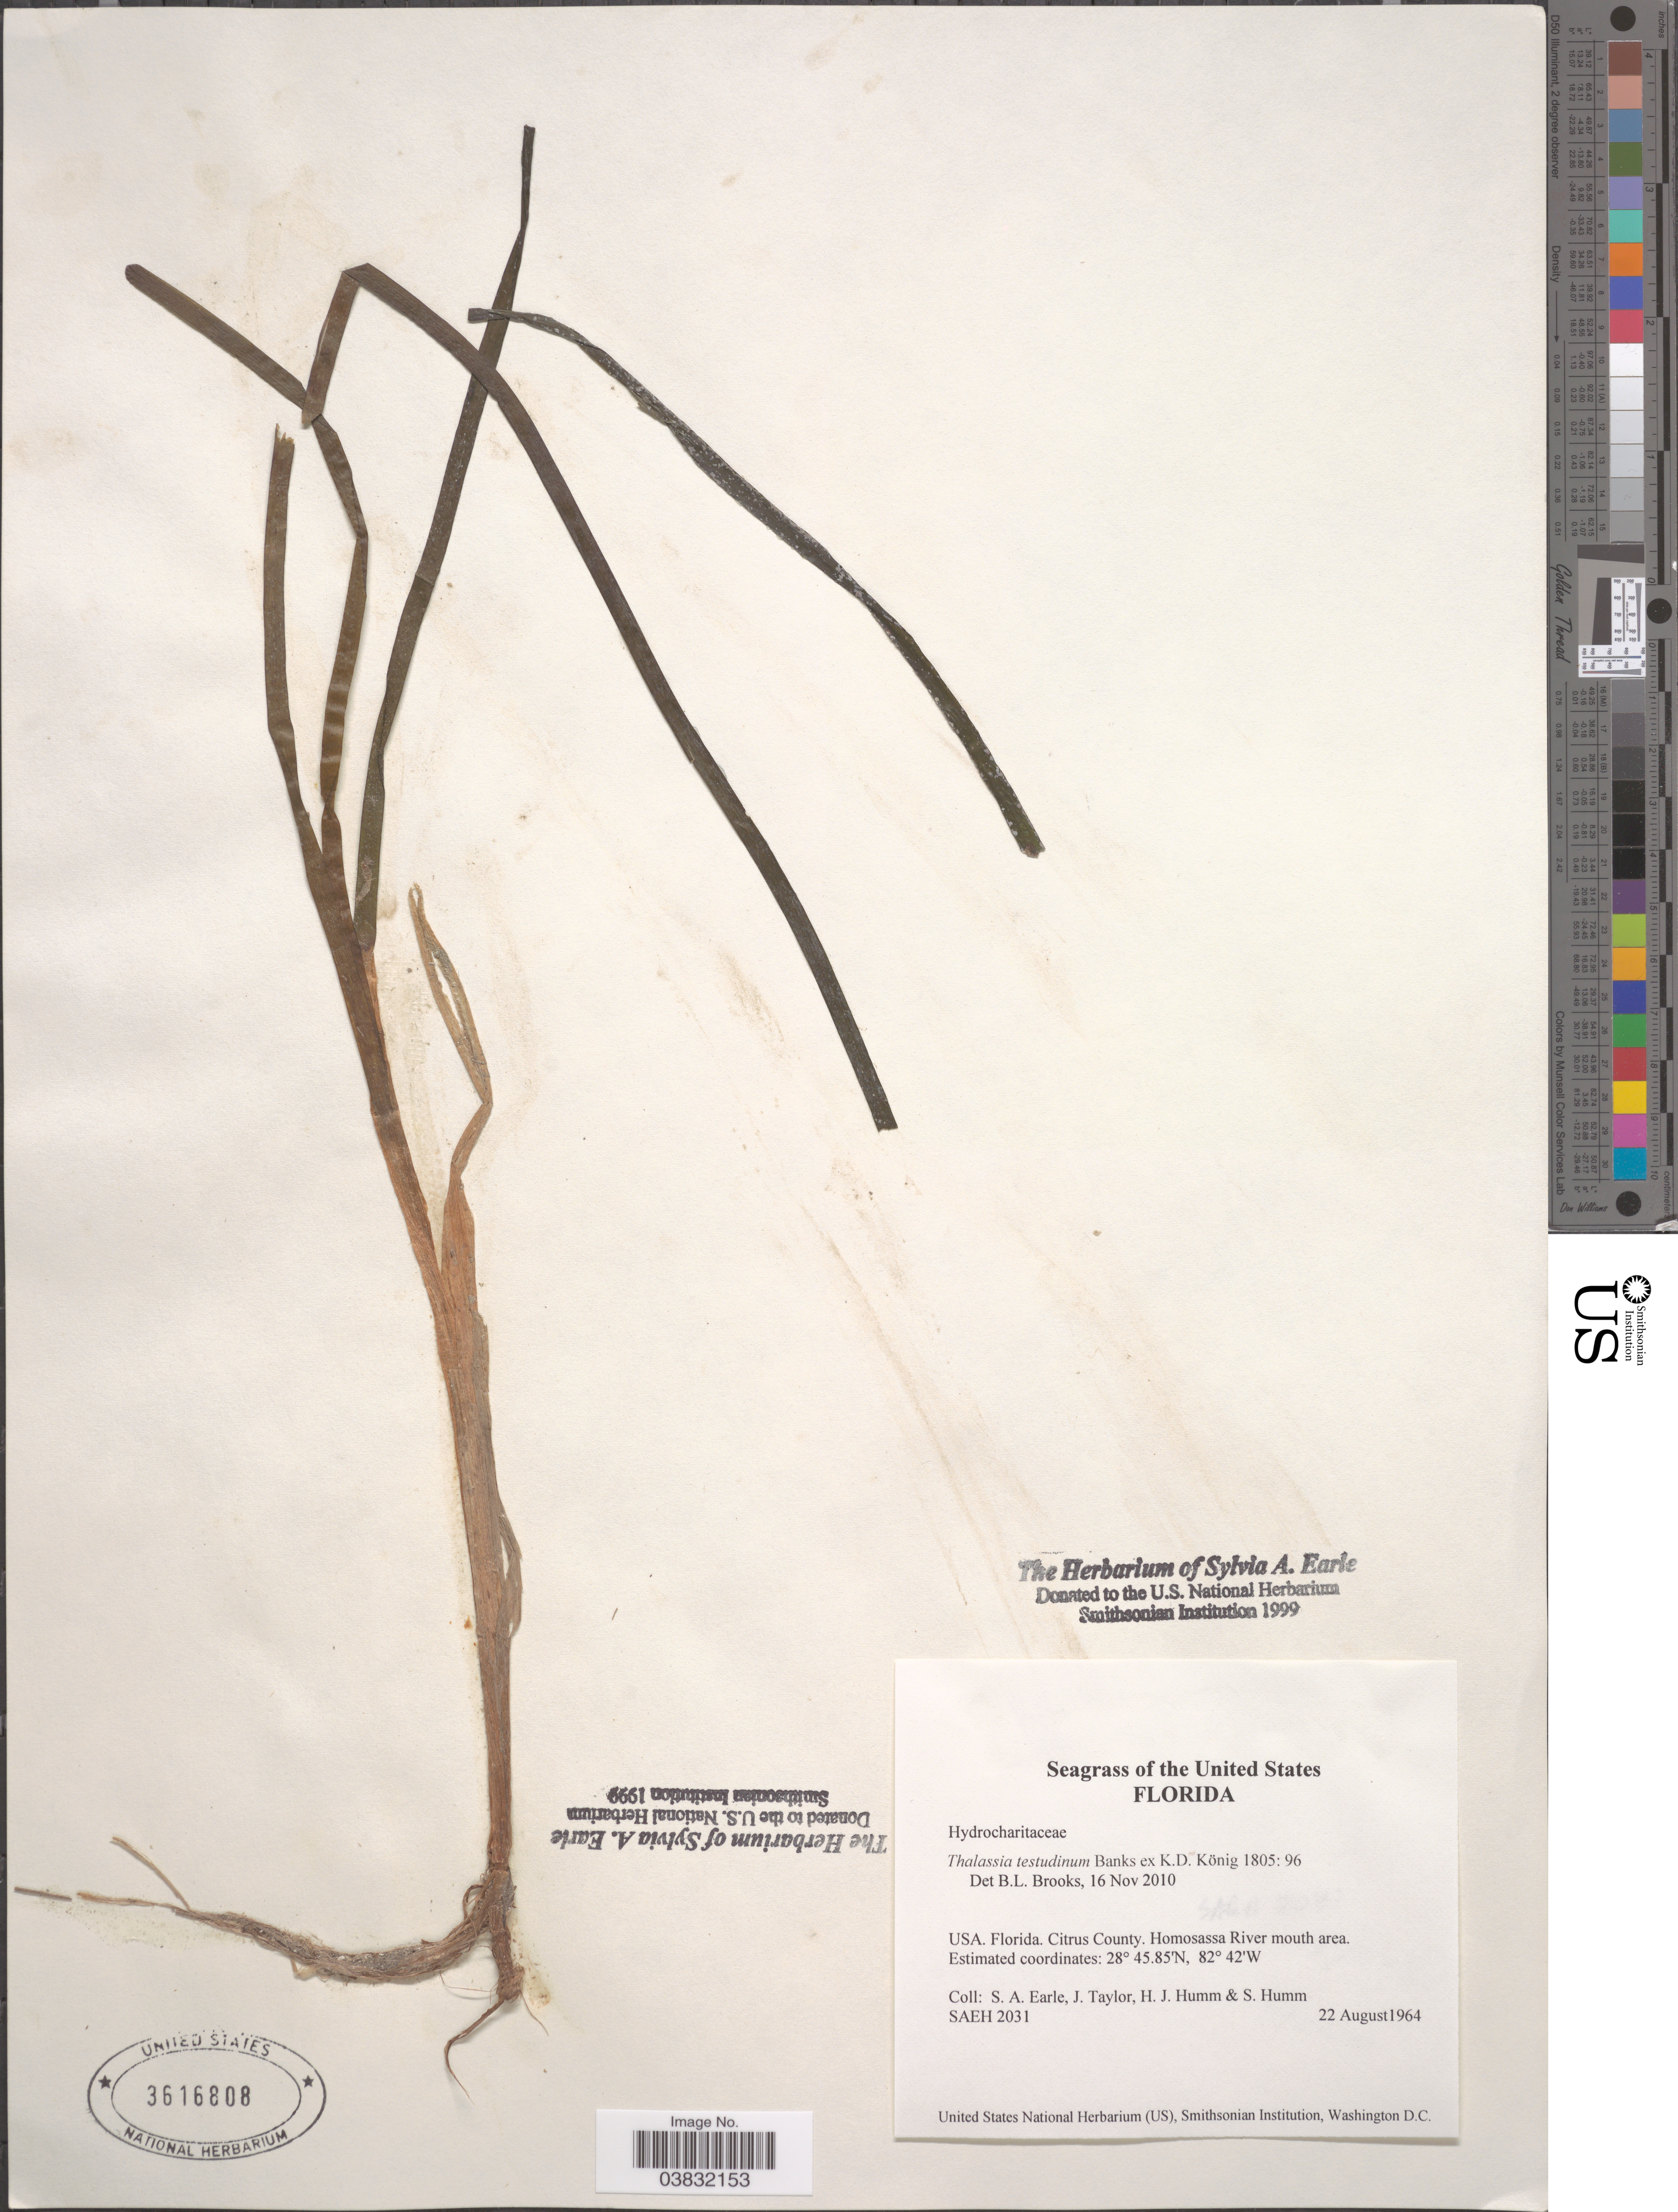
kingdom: Plantae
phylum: Tracheophyta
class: Liliopsida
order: Alismatales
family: Hydrocharitaceae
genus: Thalassia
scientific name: Thalassia testudinum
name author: Banks & Sol. ex K.D. Koenig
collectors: S. A. Earle, J. Taylor, H. J. Humm & S. Humm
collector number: SAEH 2031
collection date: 1964-08-22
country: United States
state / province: Florida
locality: Citrus County. Homosassa River mouth area.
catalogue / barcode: US 3616808